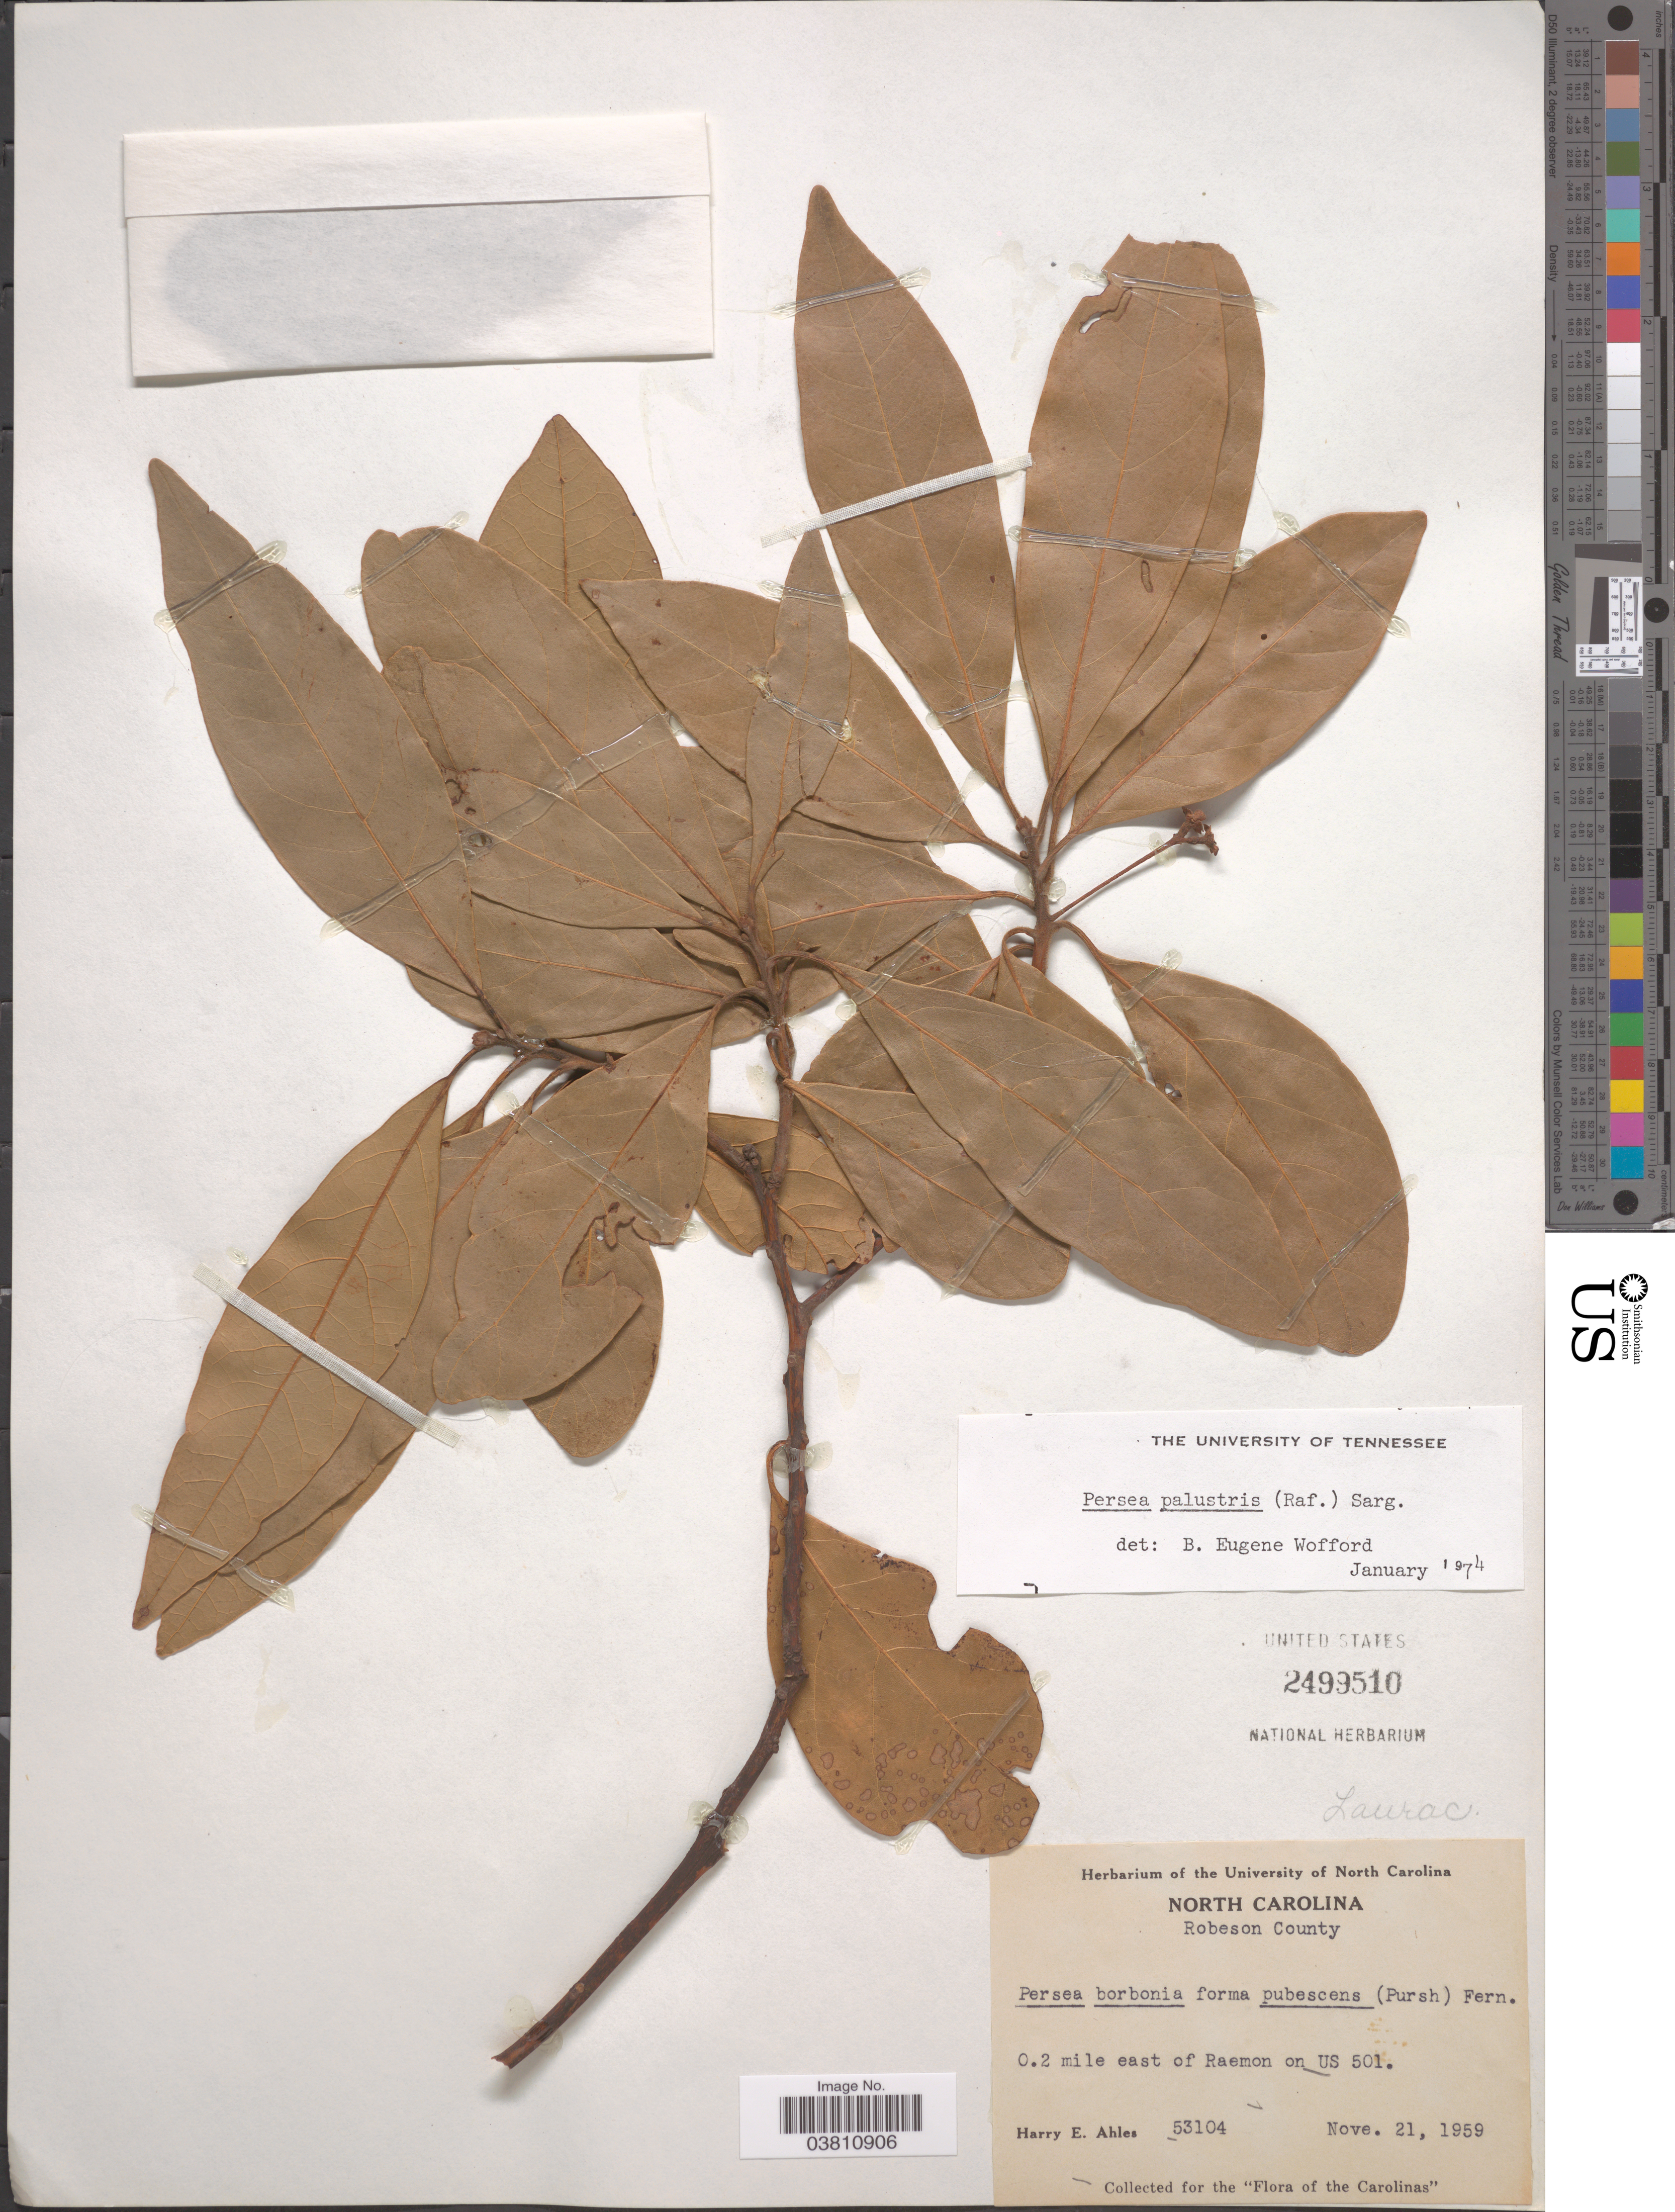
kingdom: Plantae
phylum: Tracheophyta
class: Magnoliopsida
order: Laurales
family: Lauraceae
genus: Persea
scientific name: Persea palustris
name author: (Raf.) Sarg.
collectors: H. E. Ahles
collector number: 53104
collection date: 1959-11-21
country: United States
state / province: North Carolina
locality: Robeson County. 0.2 mile east of Raemon on US 501. The Carolinas.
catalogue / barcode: US 2499510